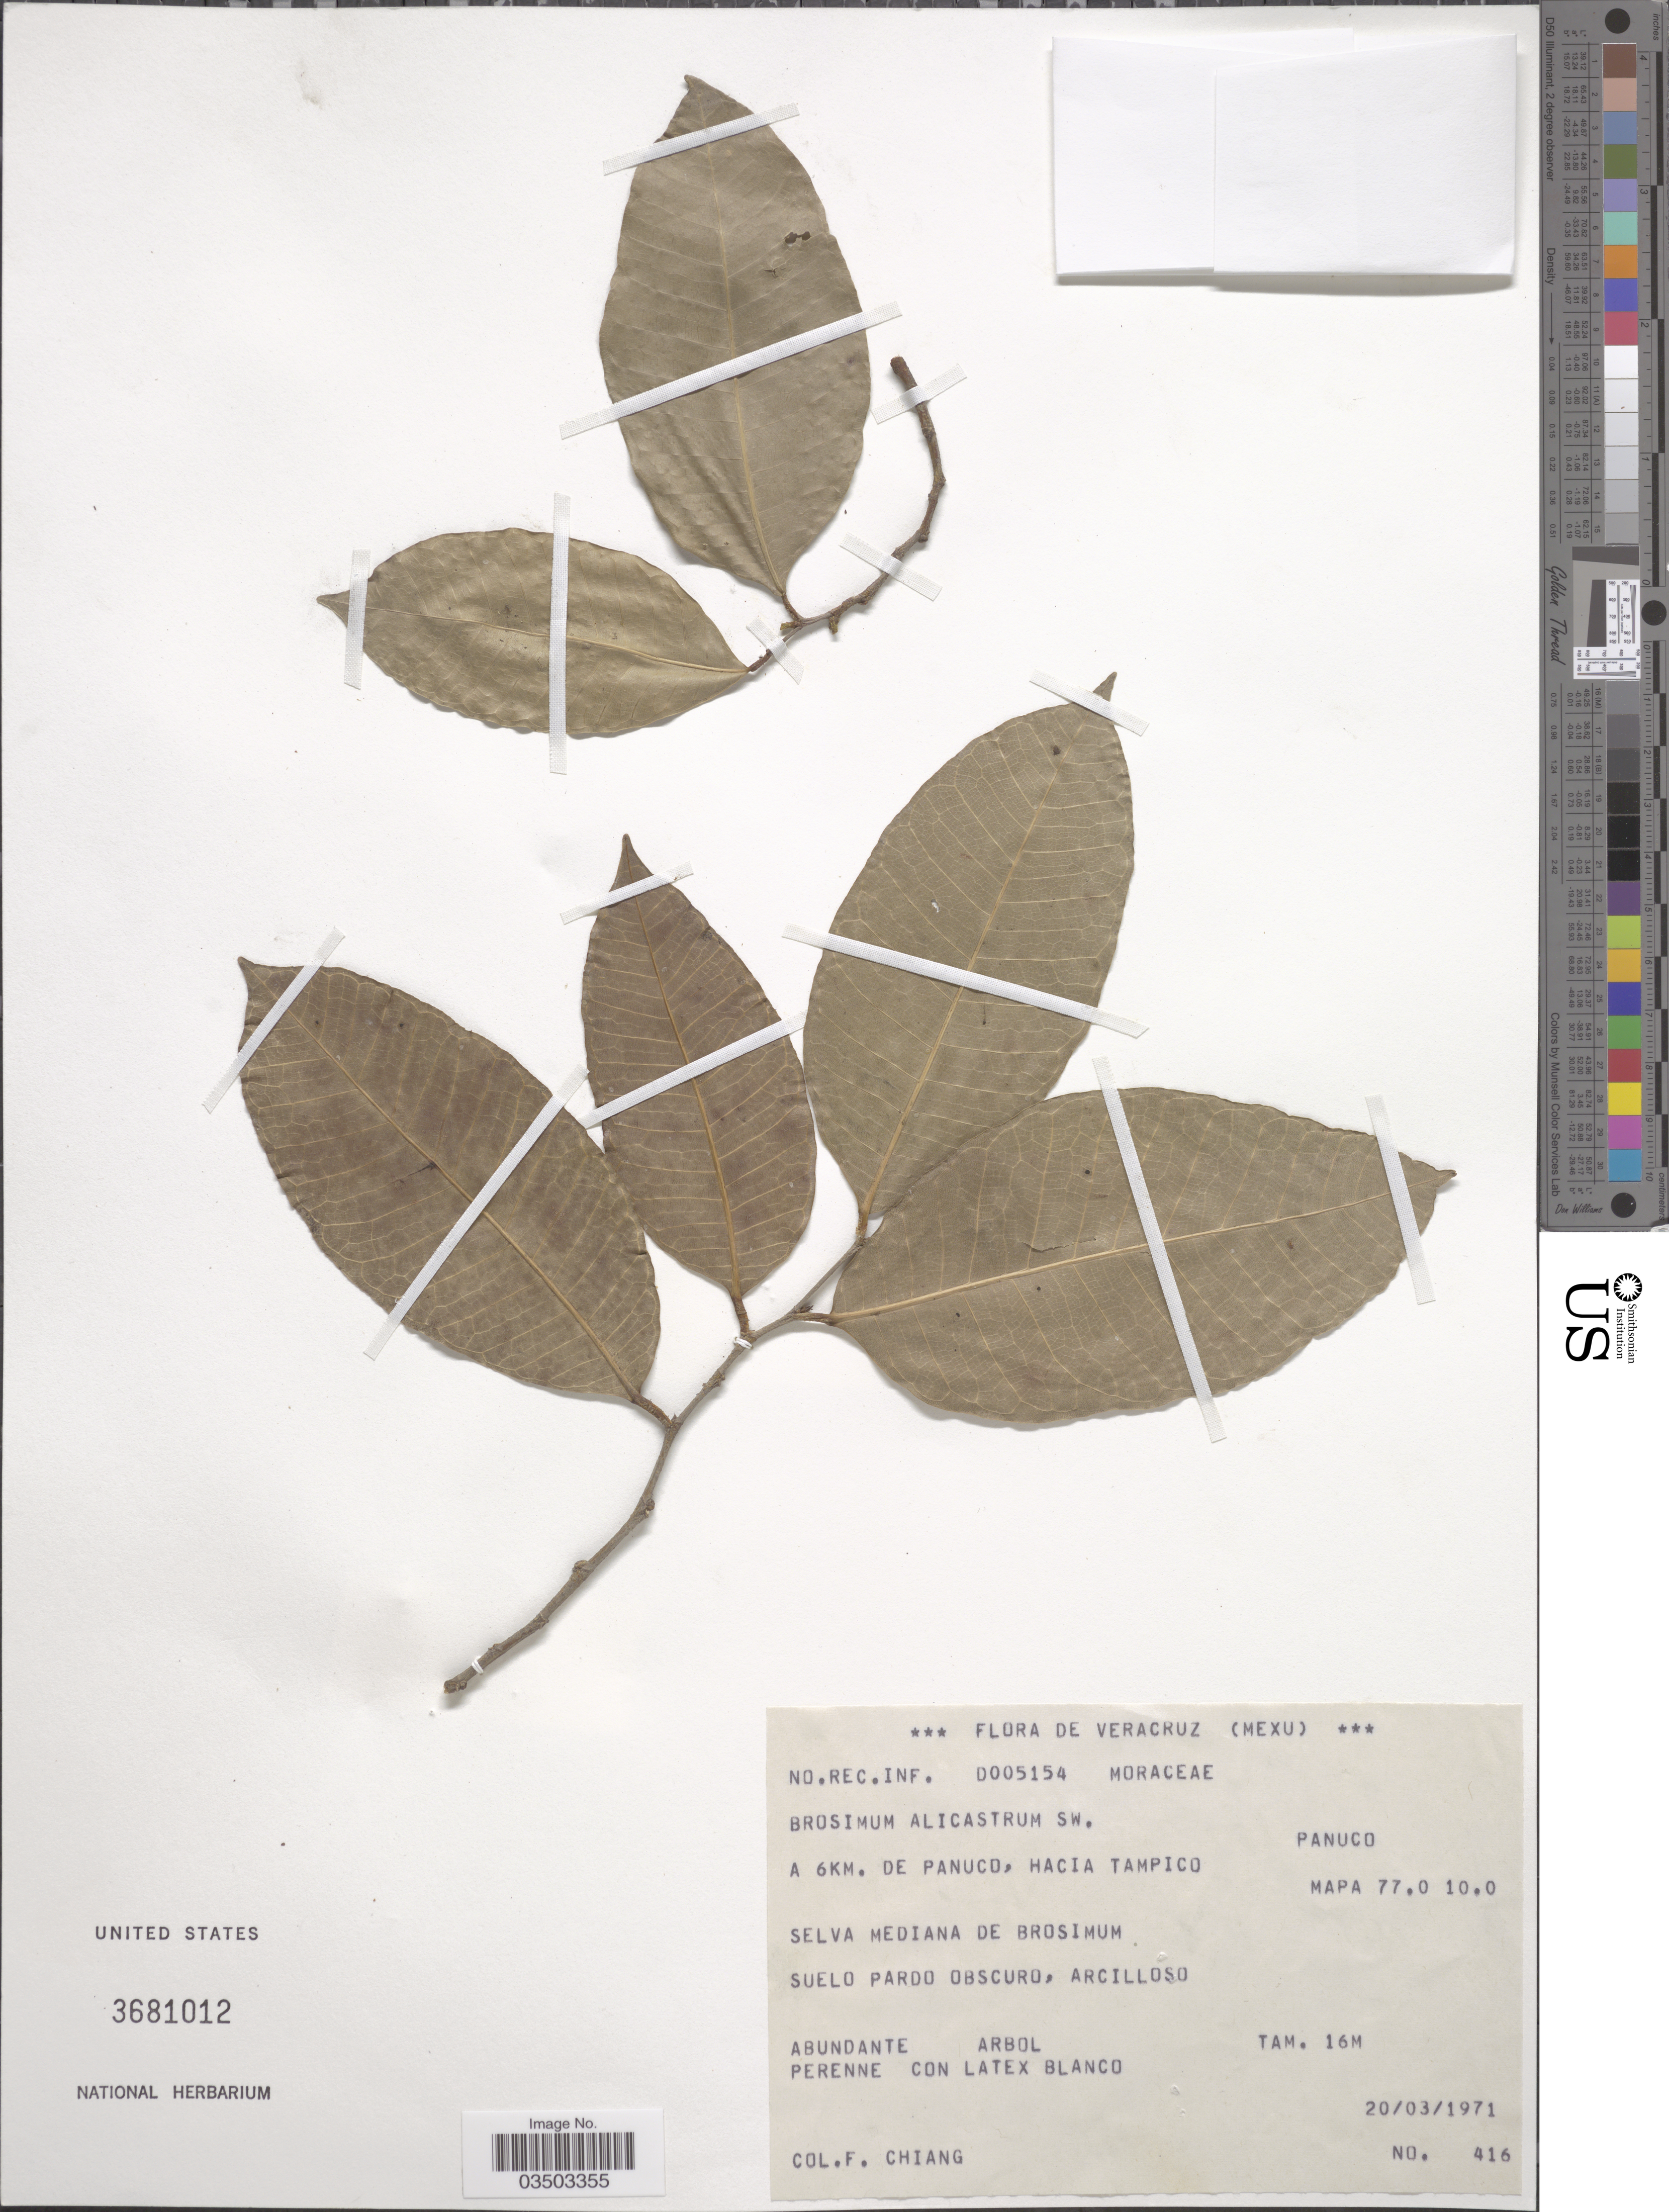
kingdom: Plantae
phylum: Tracheophyta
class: Magnoliopsida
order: Rosales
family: Moraceae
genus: Brosimum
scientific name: Brosimum alicastrum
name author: Sw.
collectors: F. Chiang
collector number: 416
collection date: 1971-03-20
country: Mexico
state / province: Veracruz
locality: Veracruz. A 6KM. De Panuco, Hacia Tampico. Panuco. Mapa 77.0 10.0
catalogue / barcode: US 3681012